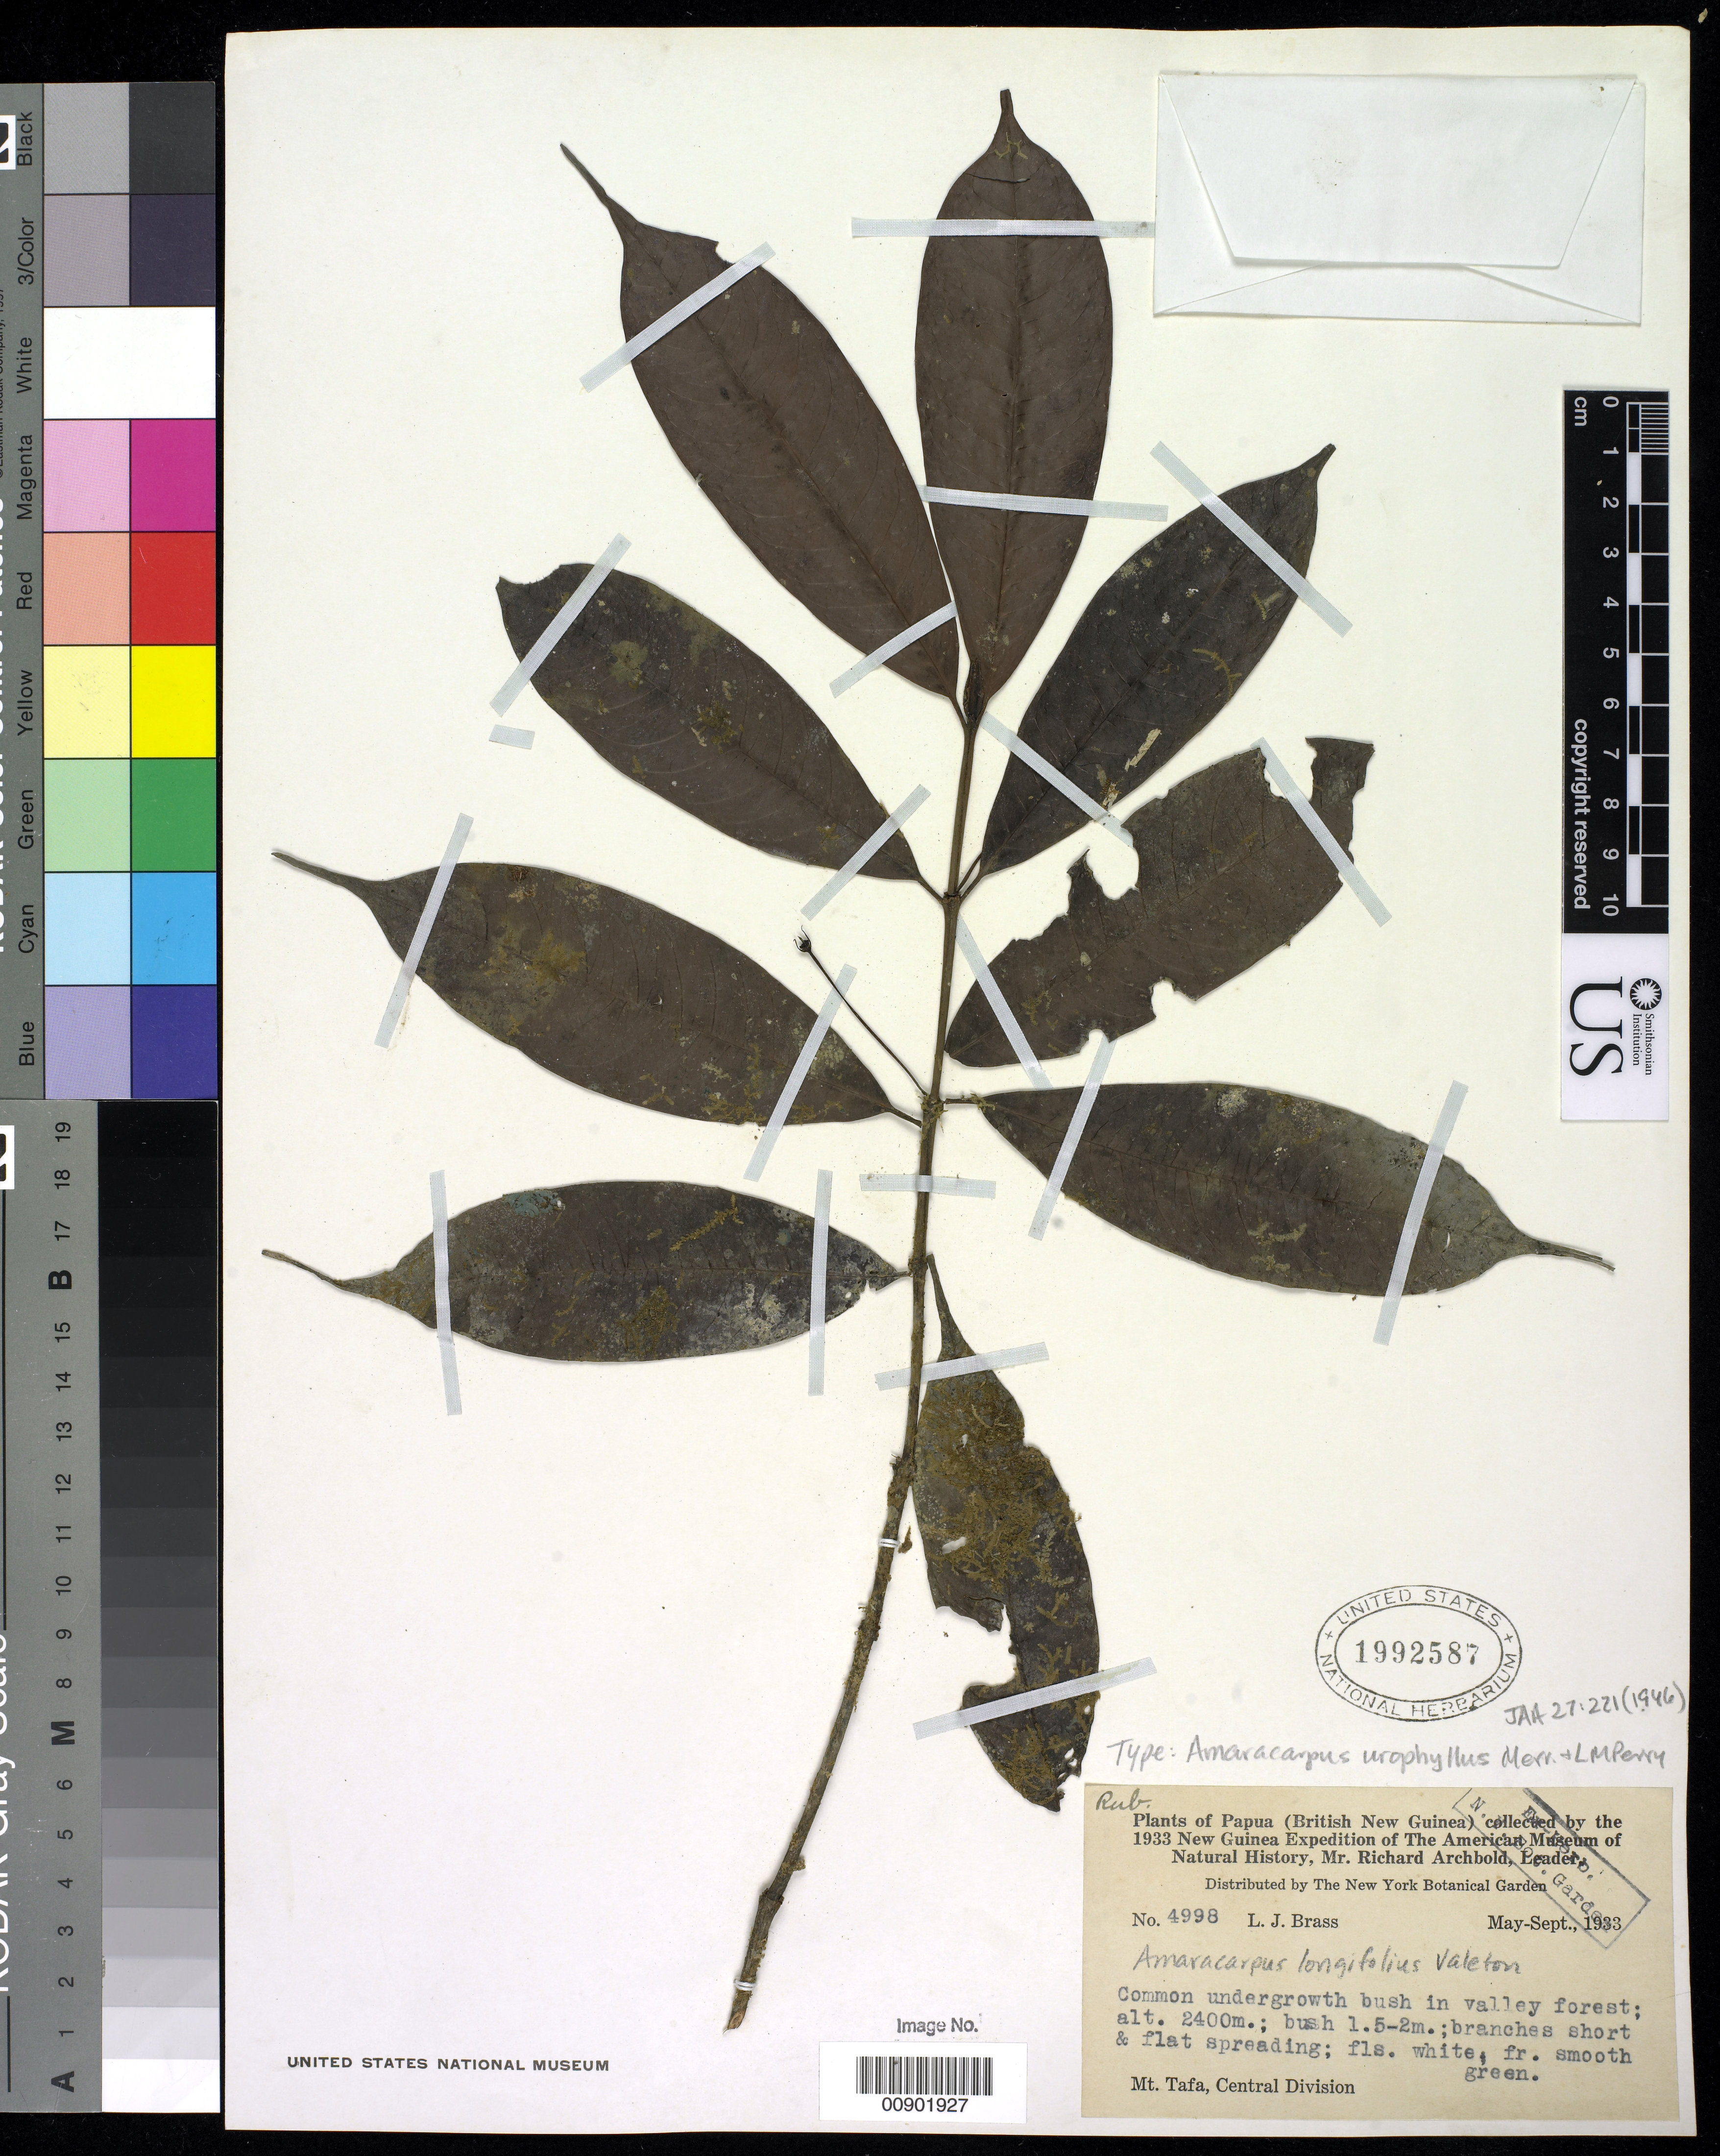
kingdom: Plantae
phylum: Tracheophyta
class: Magnoliopsida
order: Gentianales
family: Rubiaceae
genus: Amaracarpus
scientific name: Amaracarpus urophyllus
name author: Merr. & L.M. Perry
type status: Isotype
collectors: L. J. Brass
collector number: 4998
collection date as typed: May 1933 to -- Sep 1933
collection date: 1933-05/1933-09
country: Papua New Guinea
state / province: Central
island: New Guinea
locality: Mt. Tafa, Central Division.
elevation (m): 2400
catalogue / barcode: US 1992587